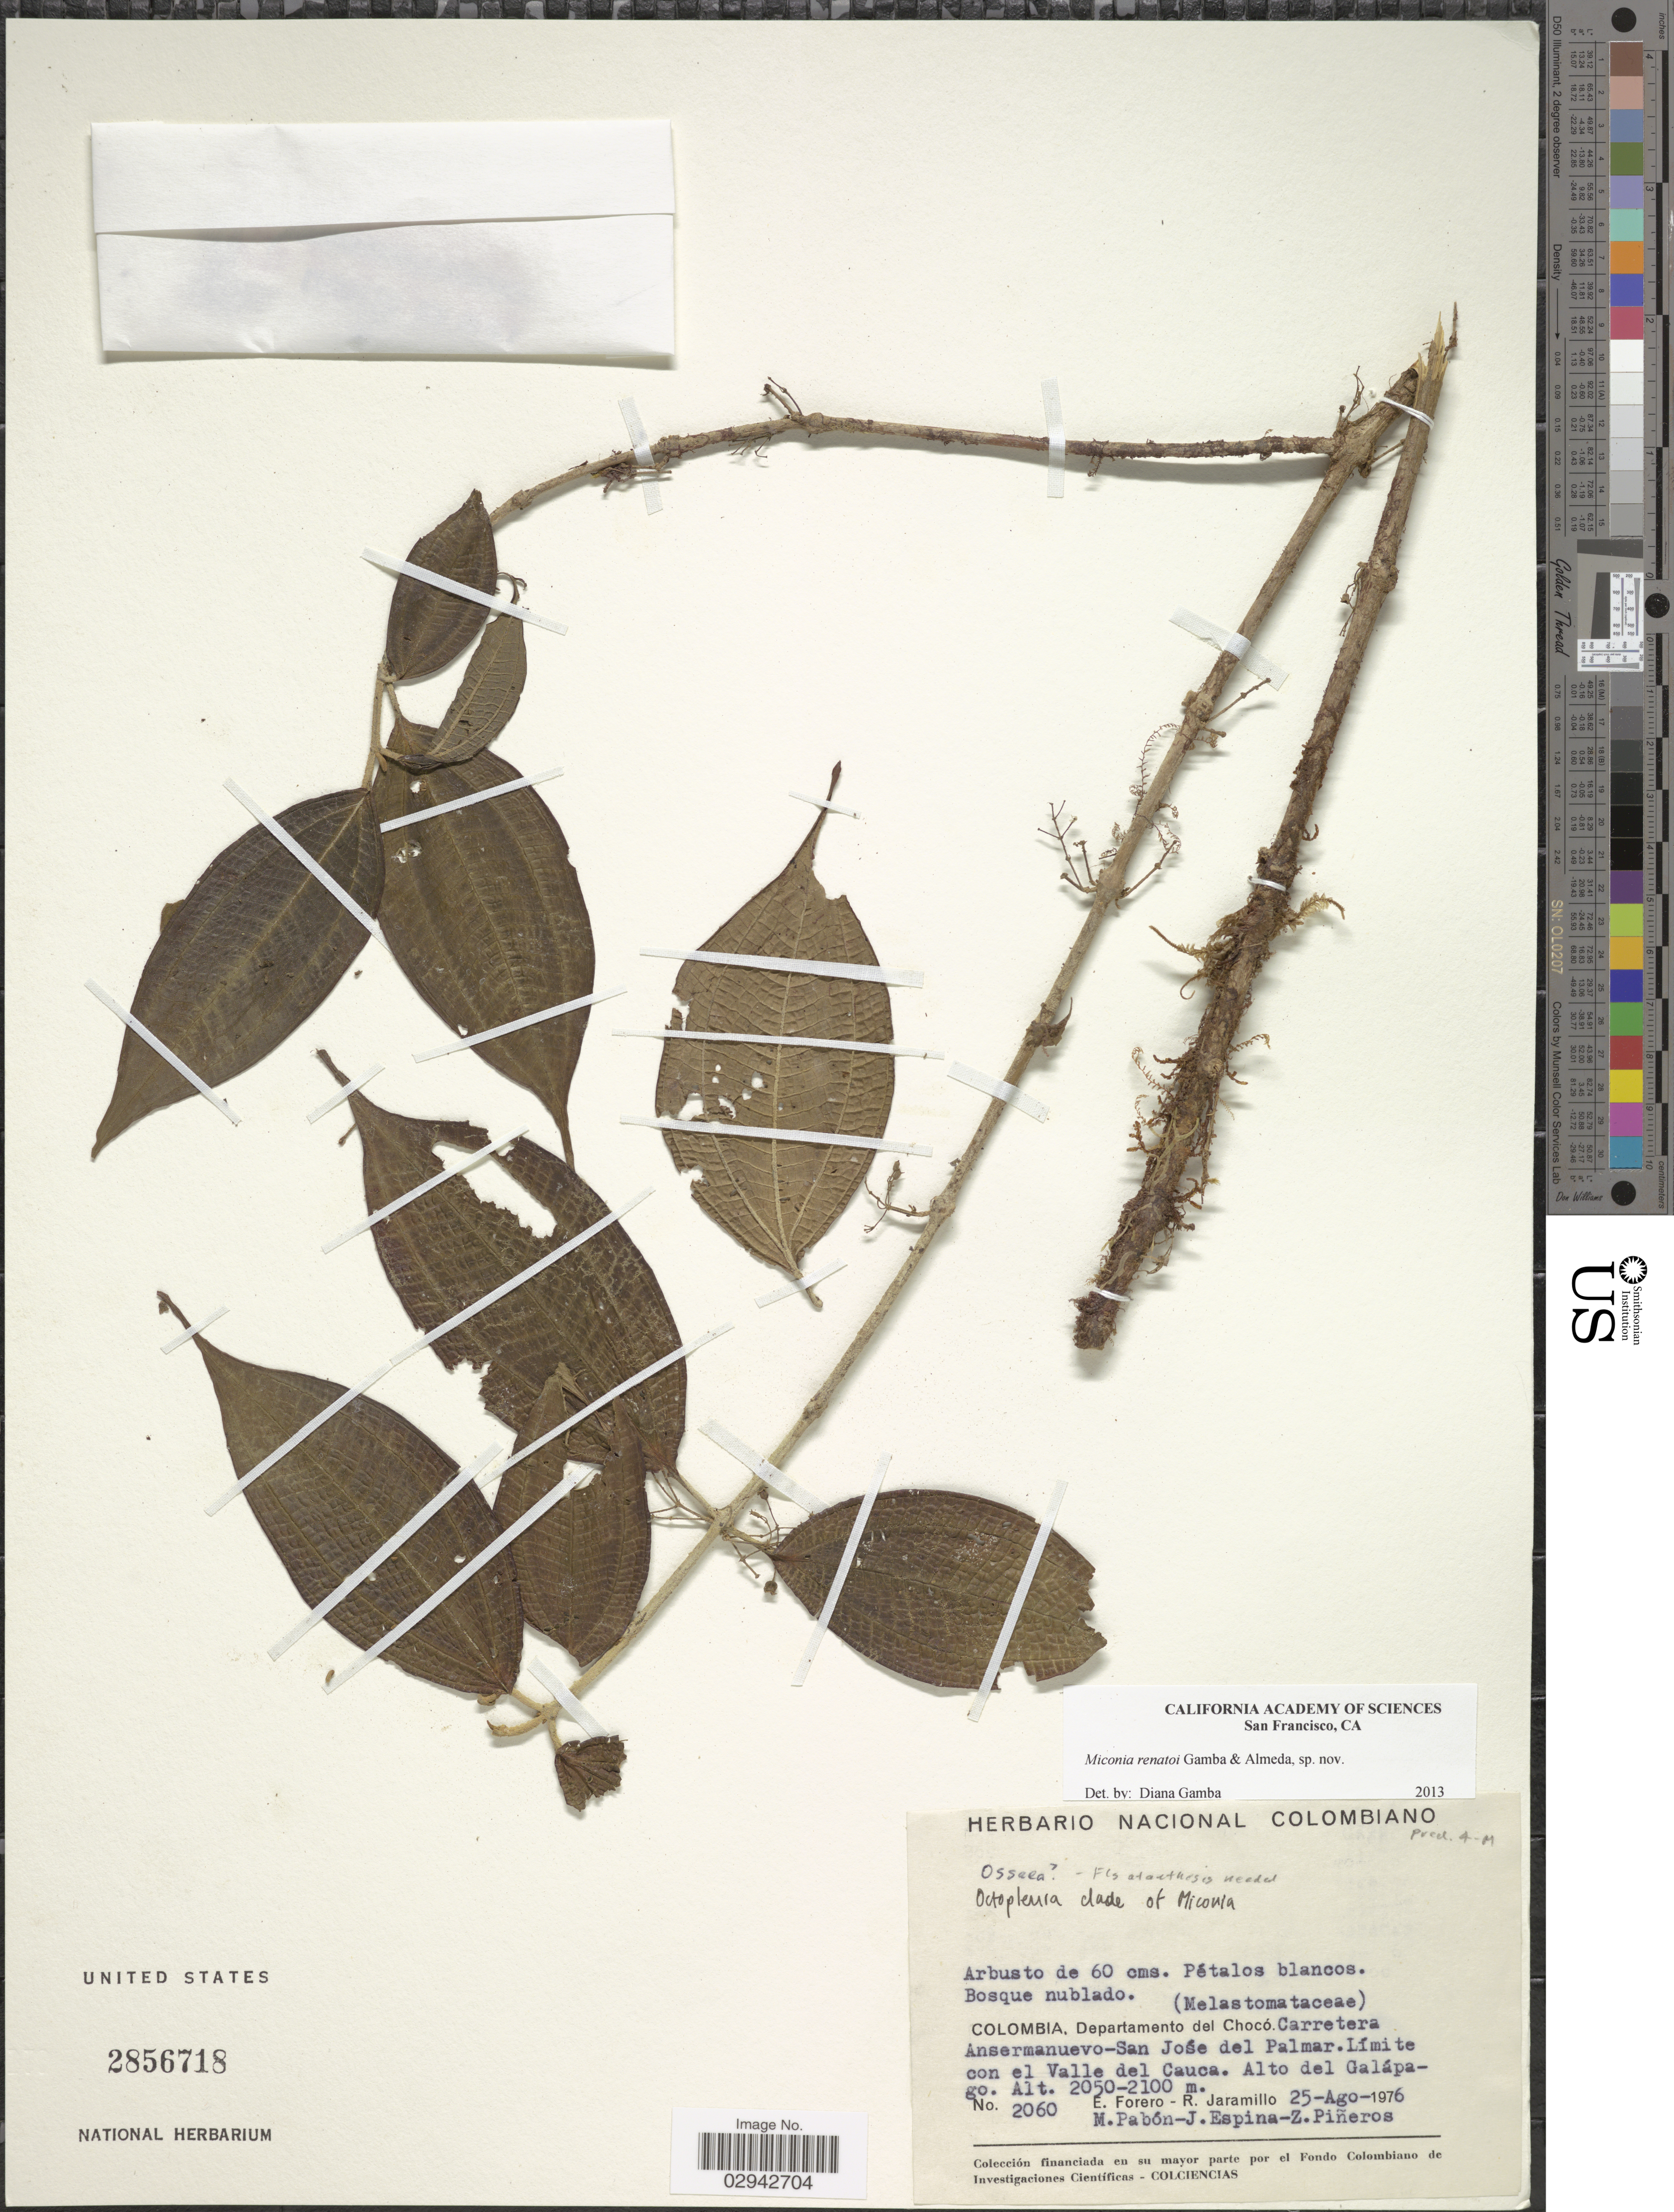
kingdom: Plantae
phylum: Tracheophyta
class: Magnoliopsida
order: Myrtales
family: Melastomataceae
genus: Miconia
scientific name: Miconia renatoi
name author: Gamba & Almeda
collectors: E. Forero, R. Jaramillo, M. Pabon, J. Espina & Z. Piñeros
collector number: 2060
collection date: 1976-08-25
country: Colombia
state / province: Chocó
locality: Departamento del Chocó, Carretera Ansermanuevo-San José del Palmar, Límite con el Valle del Cauca, Alto del Galápago.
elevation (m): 2050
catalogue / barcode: US 2856718